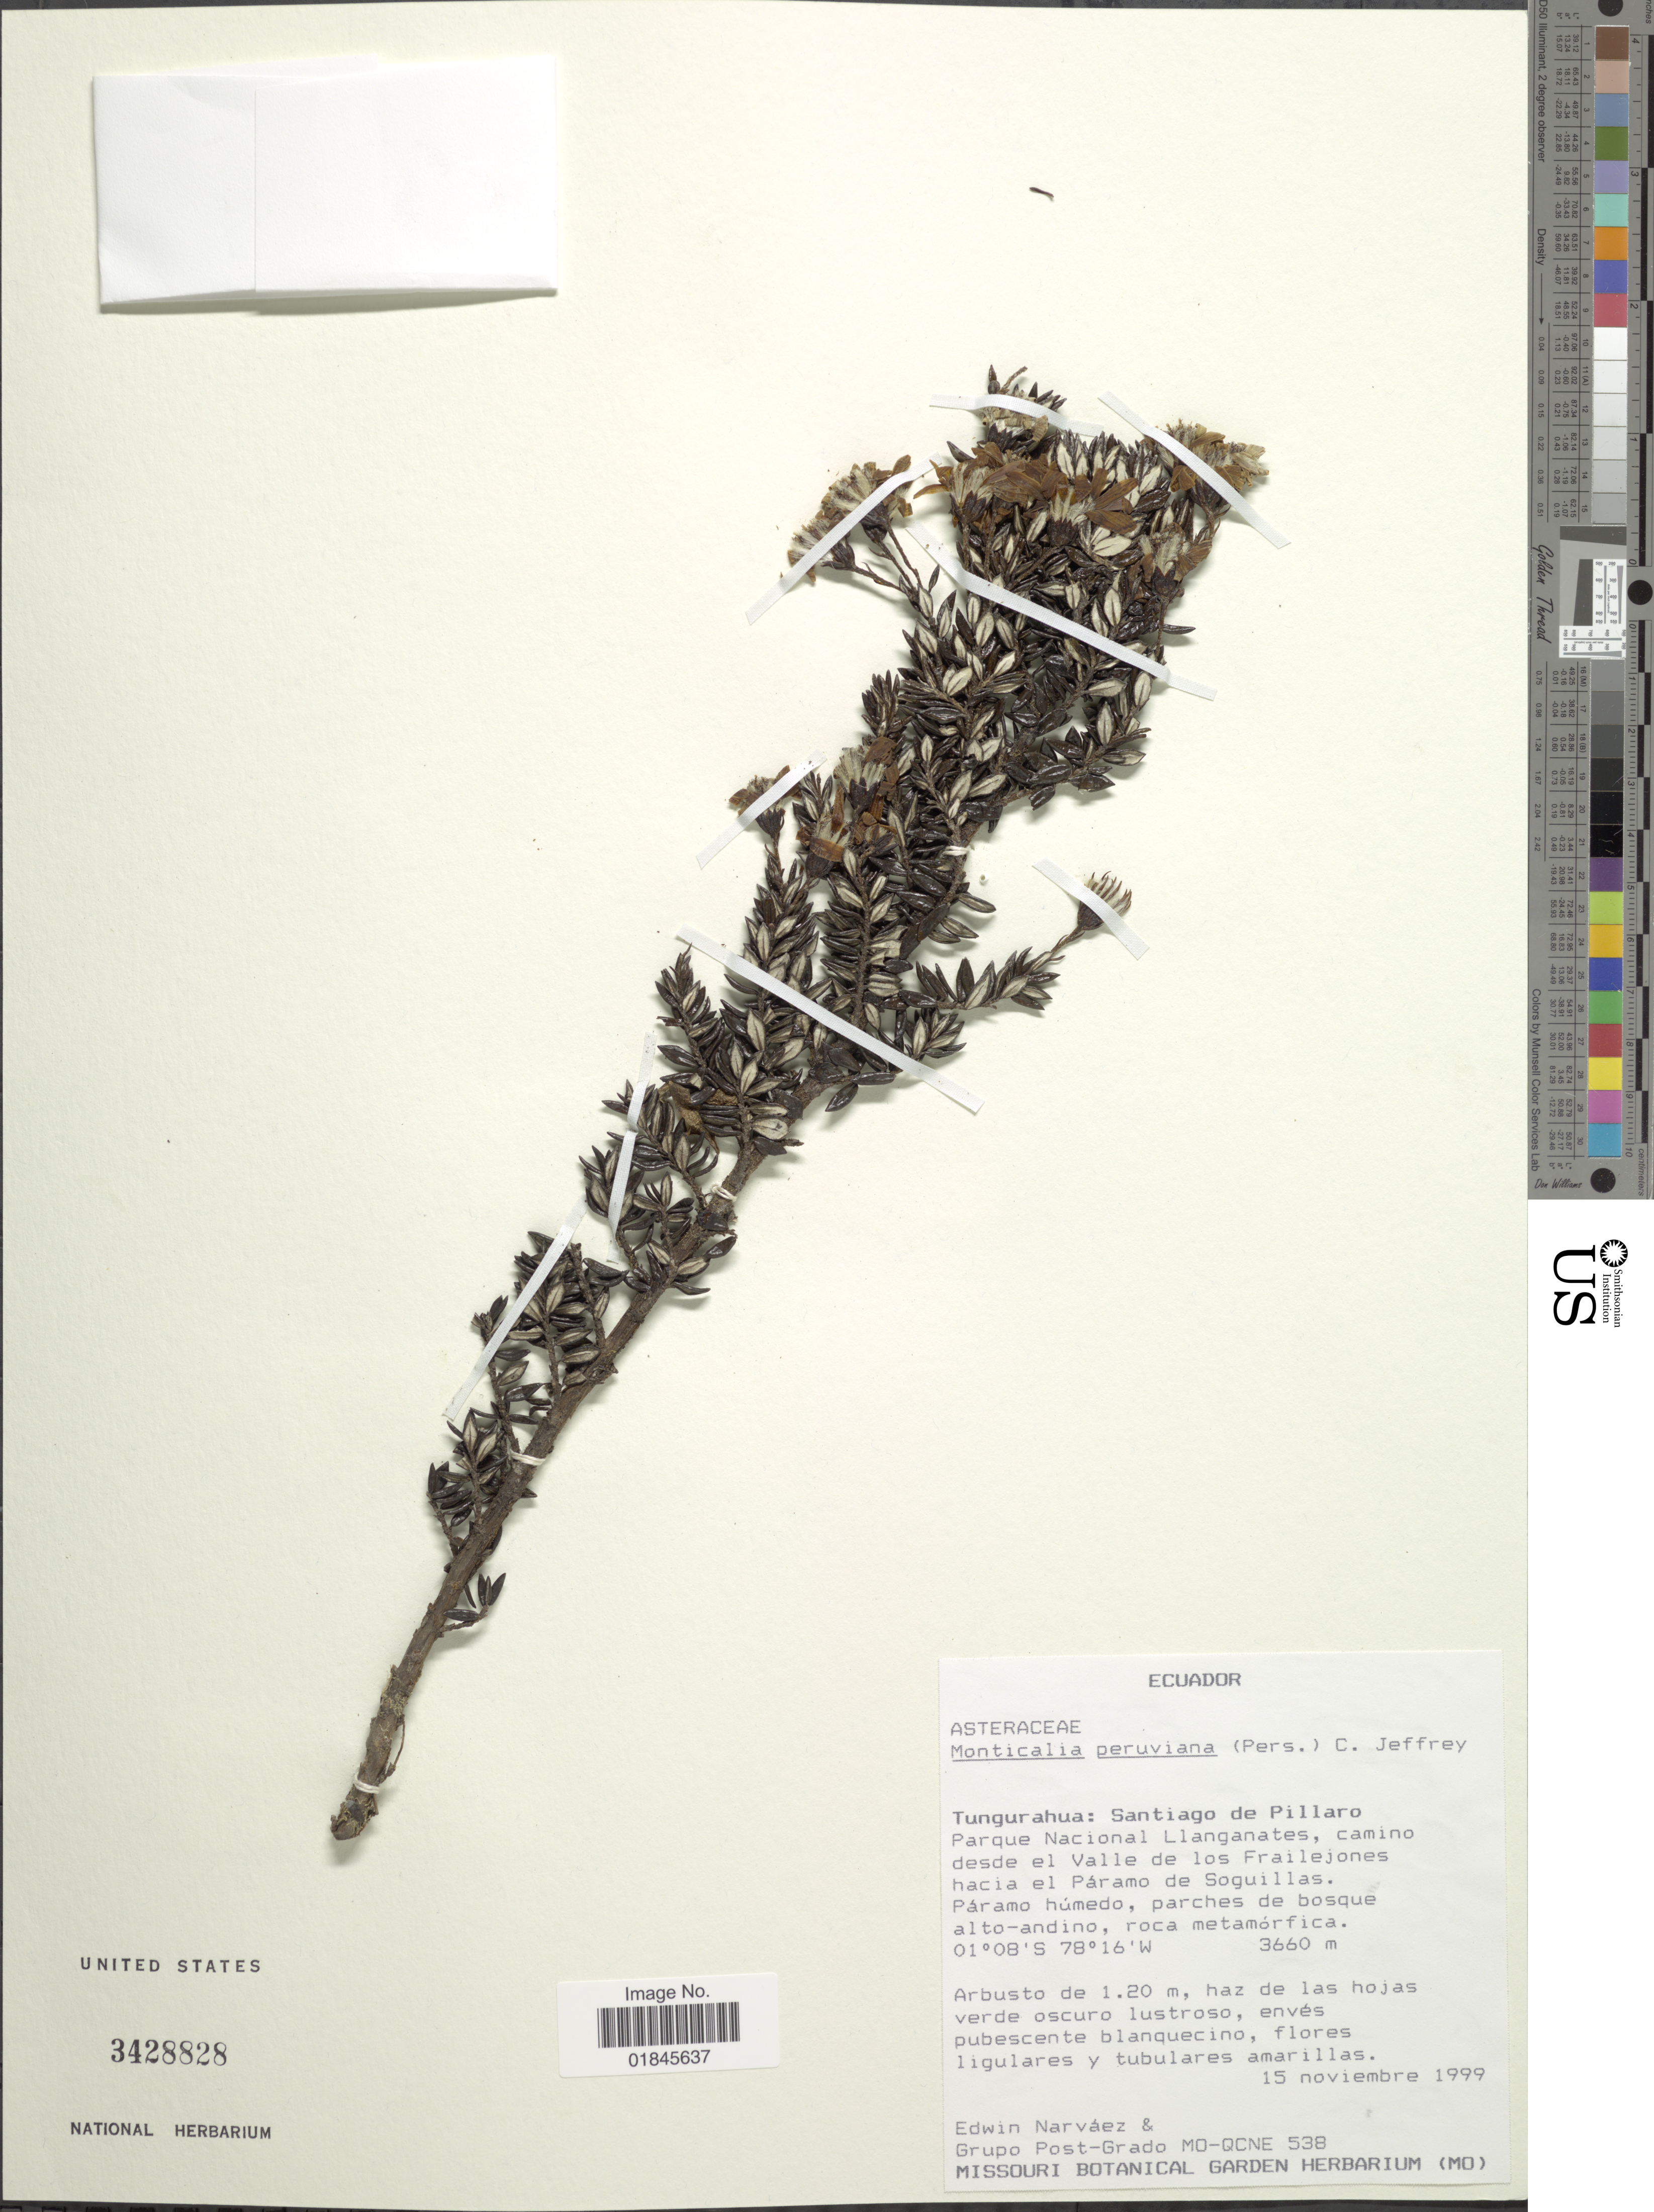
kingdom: Plantae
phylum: Tracheophyta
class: Magnoliopsida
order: Asterales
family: Asteraceae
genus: Pentacalia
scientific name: Pentacalia peruviana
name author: (Pers.) Cuatrec.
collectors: E. Narváez & Grupo Post-Grado MO-QCNE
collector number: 538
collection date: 1999-11-15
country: Ecuador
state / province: Tungurahua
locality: Tungurahua: Santiago de Pillaro. Parque Nacional Llanganates, camino desde el Valle de los Frailejones hacia el Páramo de Soguillas. Páramo húmedo, parches de bosque alto-andino, roca metamórfica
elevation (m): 3660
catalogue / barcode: US 3428828